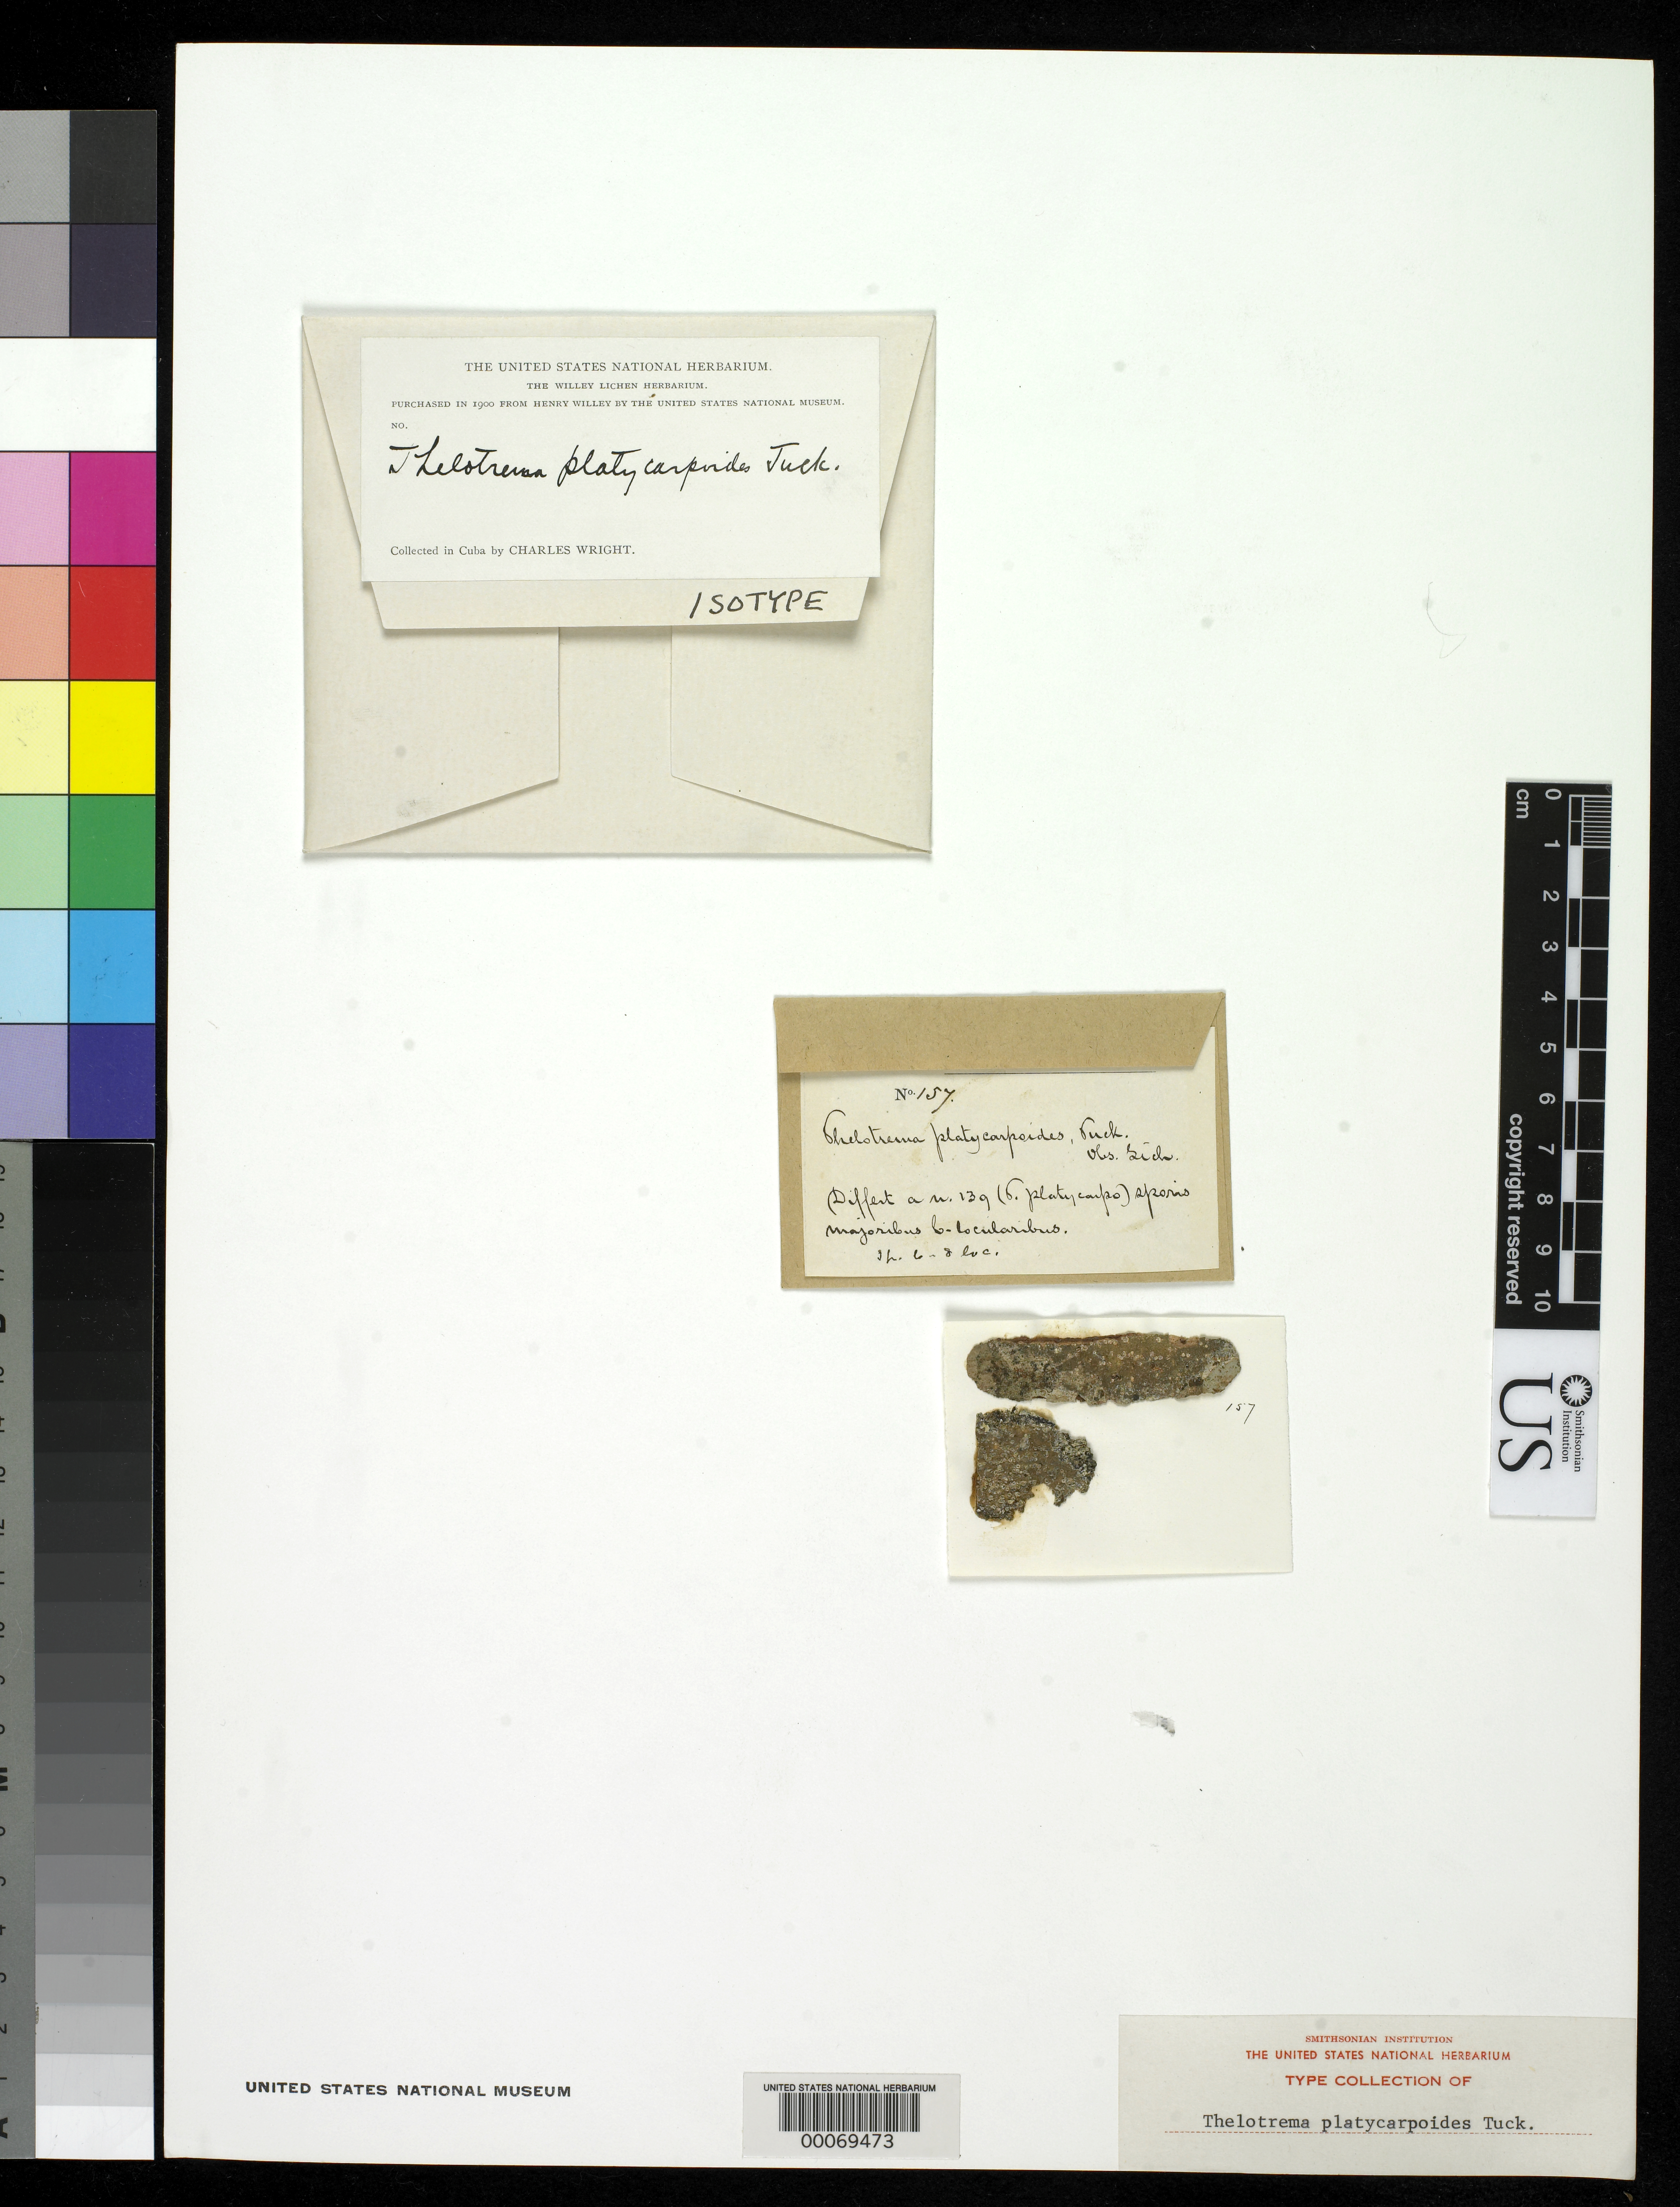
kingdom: Fungi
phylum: Ascomycota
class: Lecanoromycetes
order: Ostropales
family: Graphidaceae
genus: Thelotrema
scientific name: Thelotrema platycarpoides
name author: Tuck.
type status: Isotype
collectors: C. Wright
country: Cuba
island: Greater Antilles